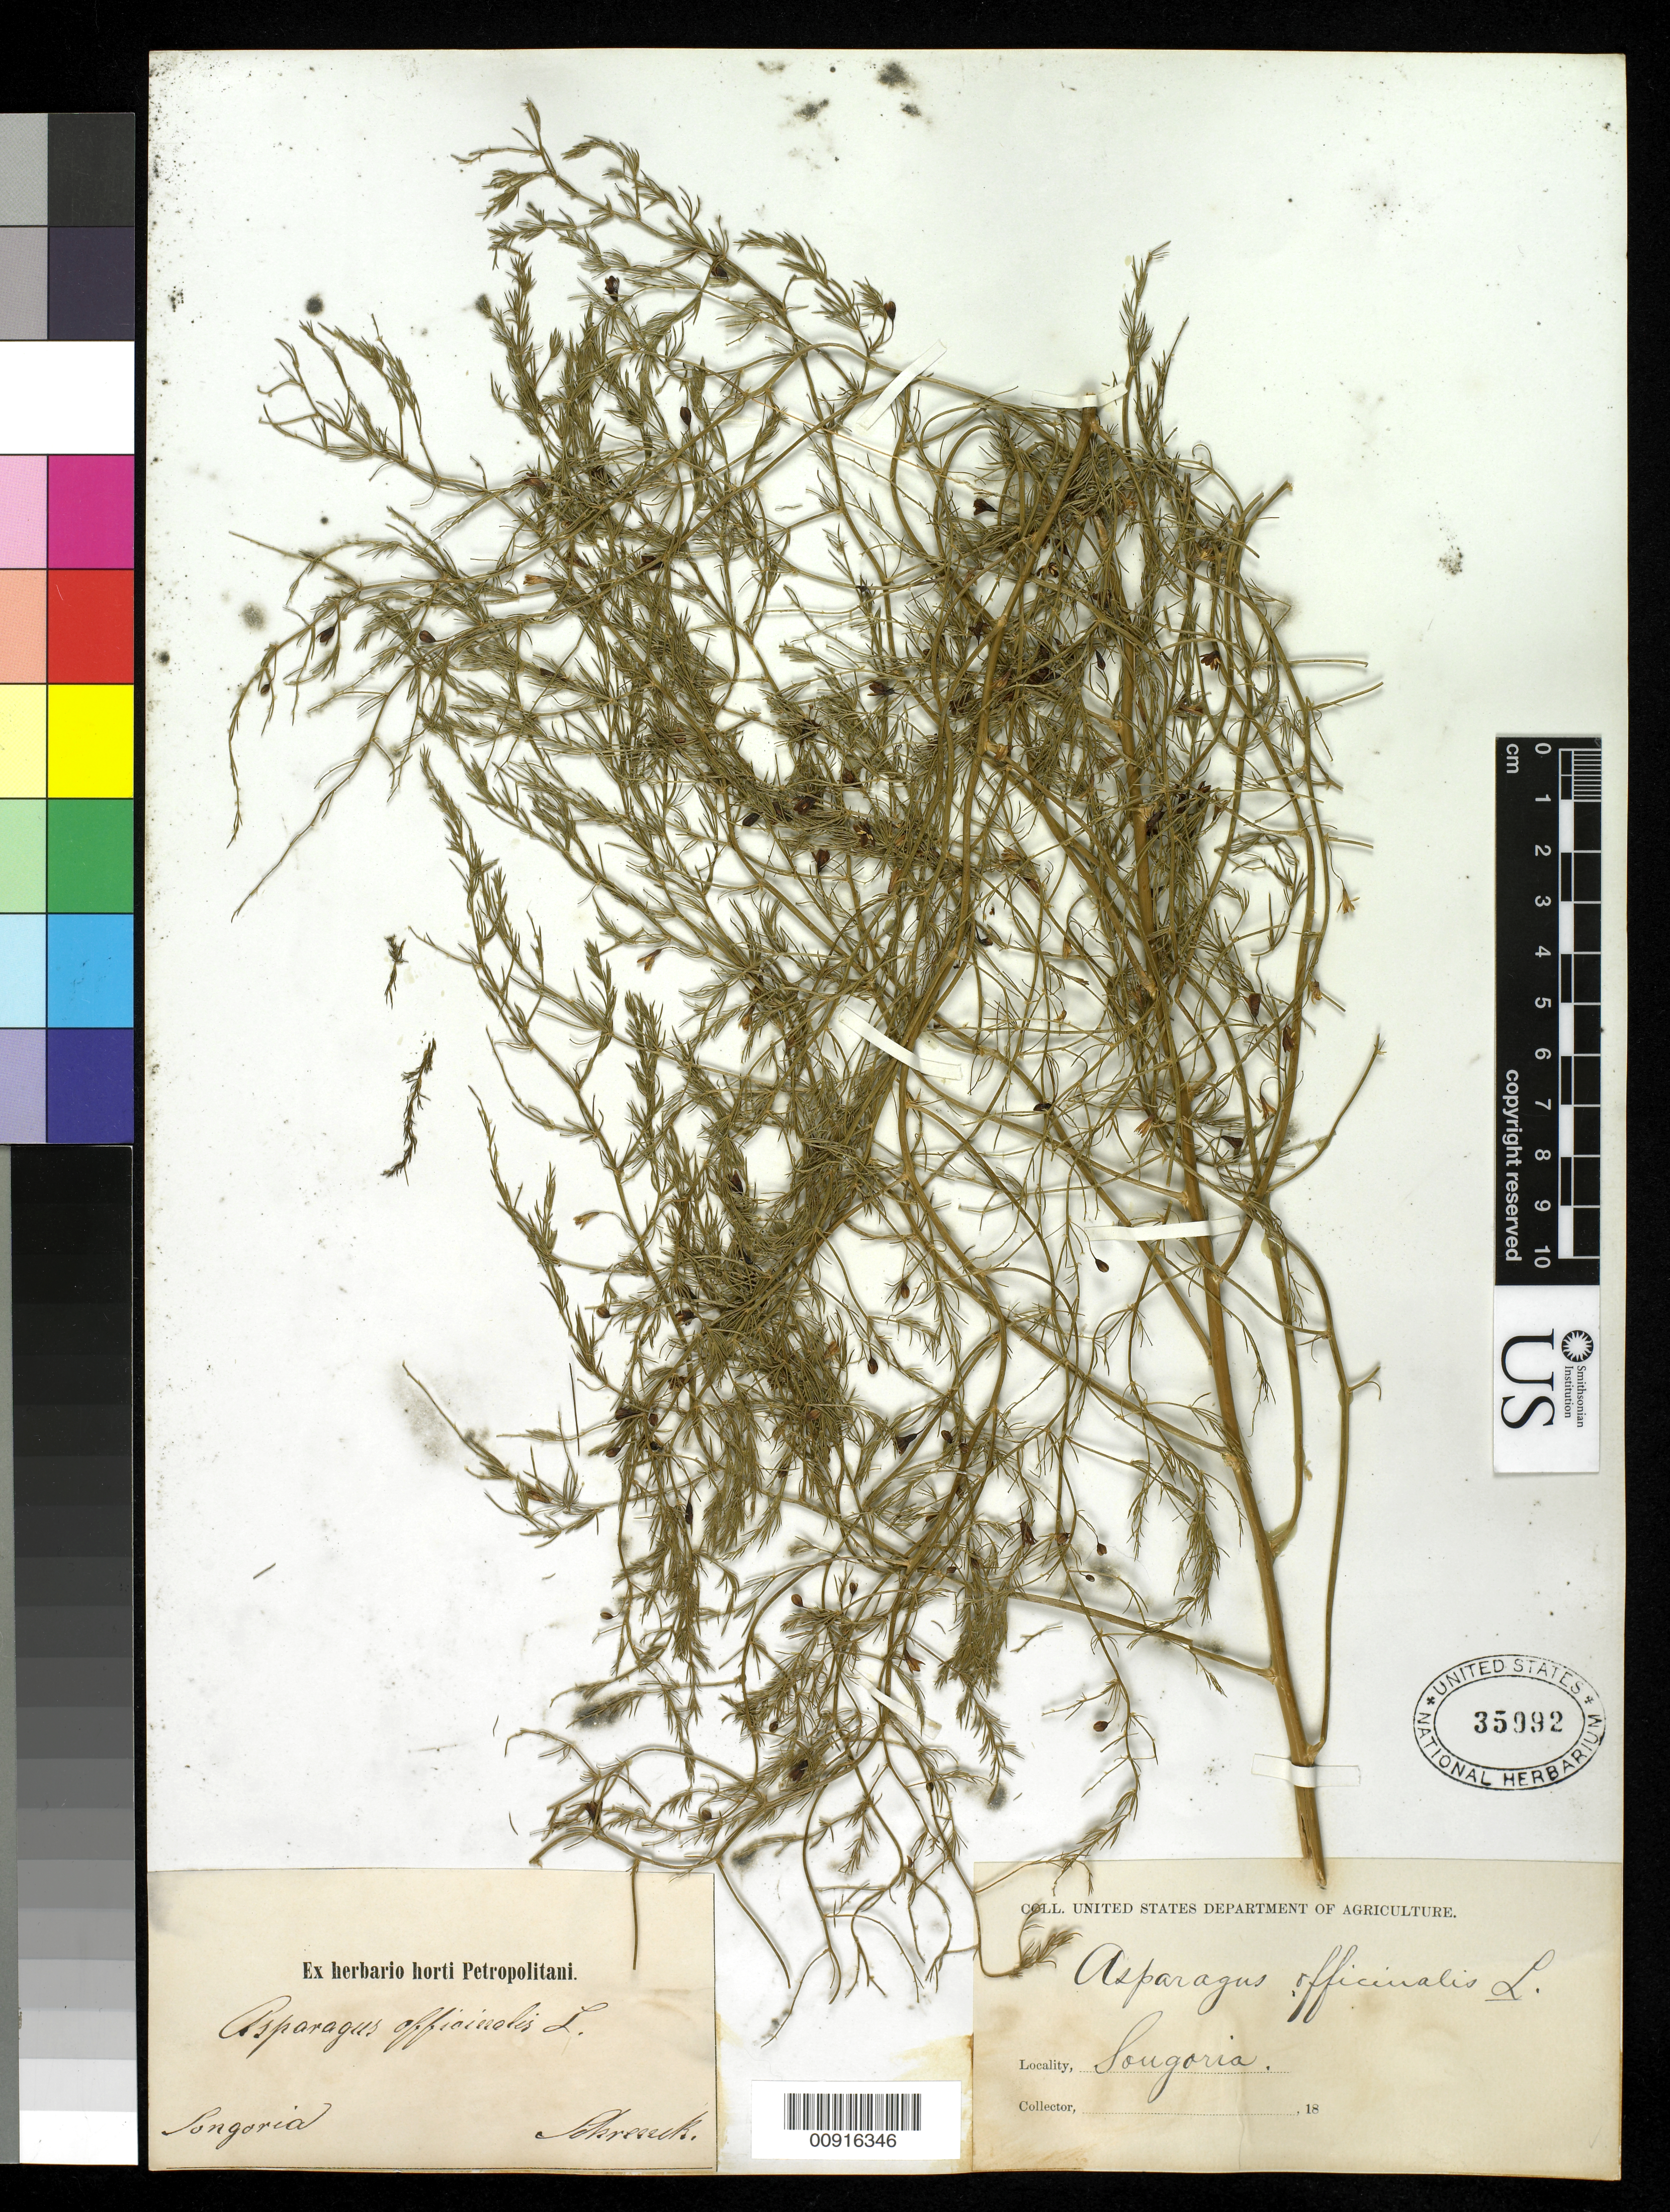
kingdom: Plantae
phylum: Tracheophyta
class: Liliopsida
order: Asparagales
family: Asparagaceae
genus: Asparagus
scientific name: Asparagus officinalis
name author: L.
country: Kazakhstan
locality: Songoria [Songaria]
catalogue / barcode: US 35992